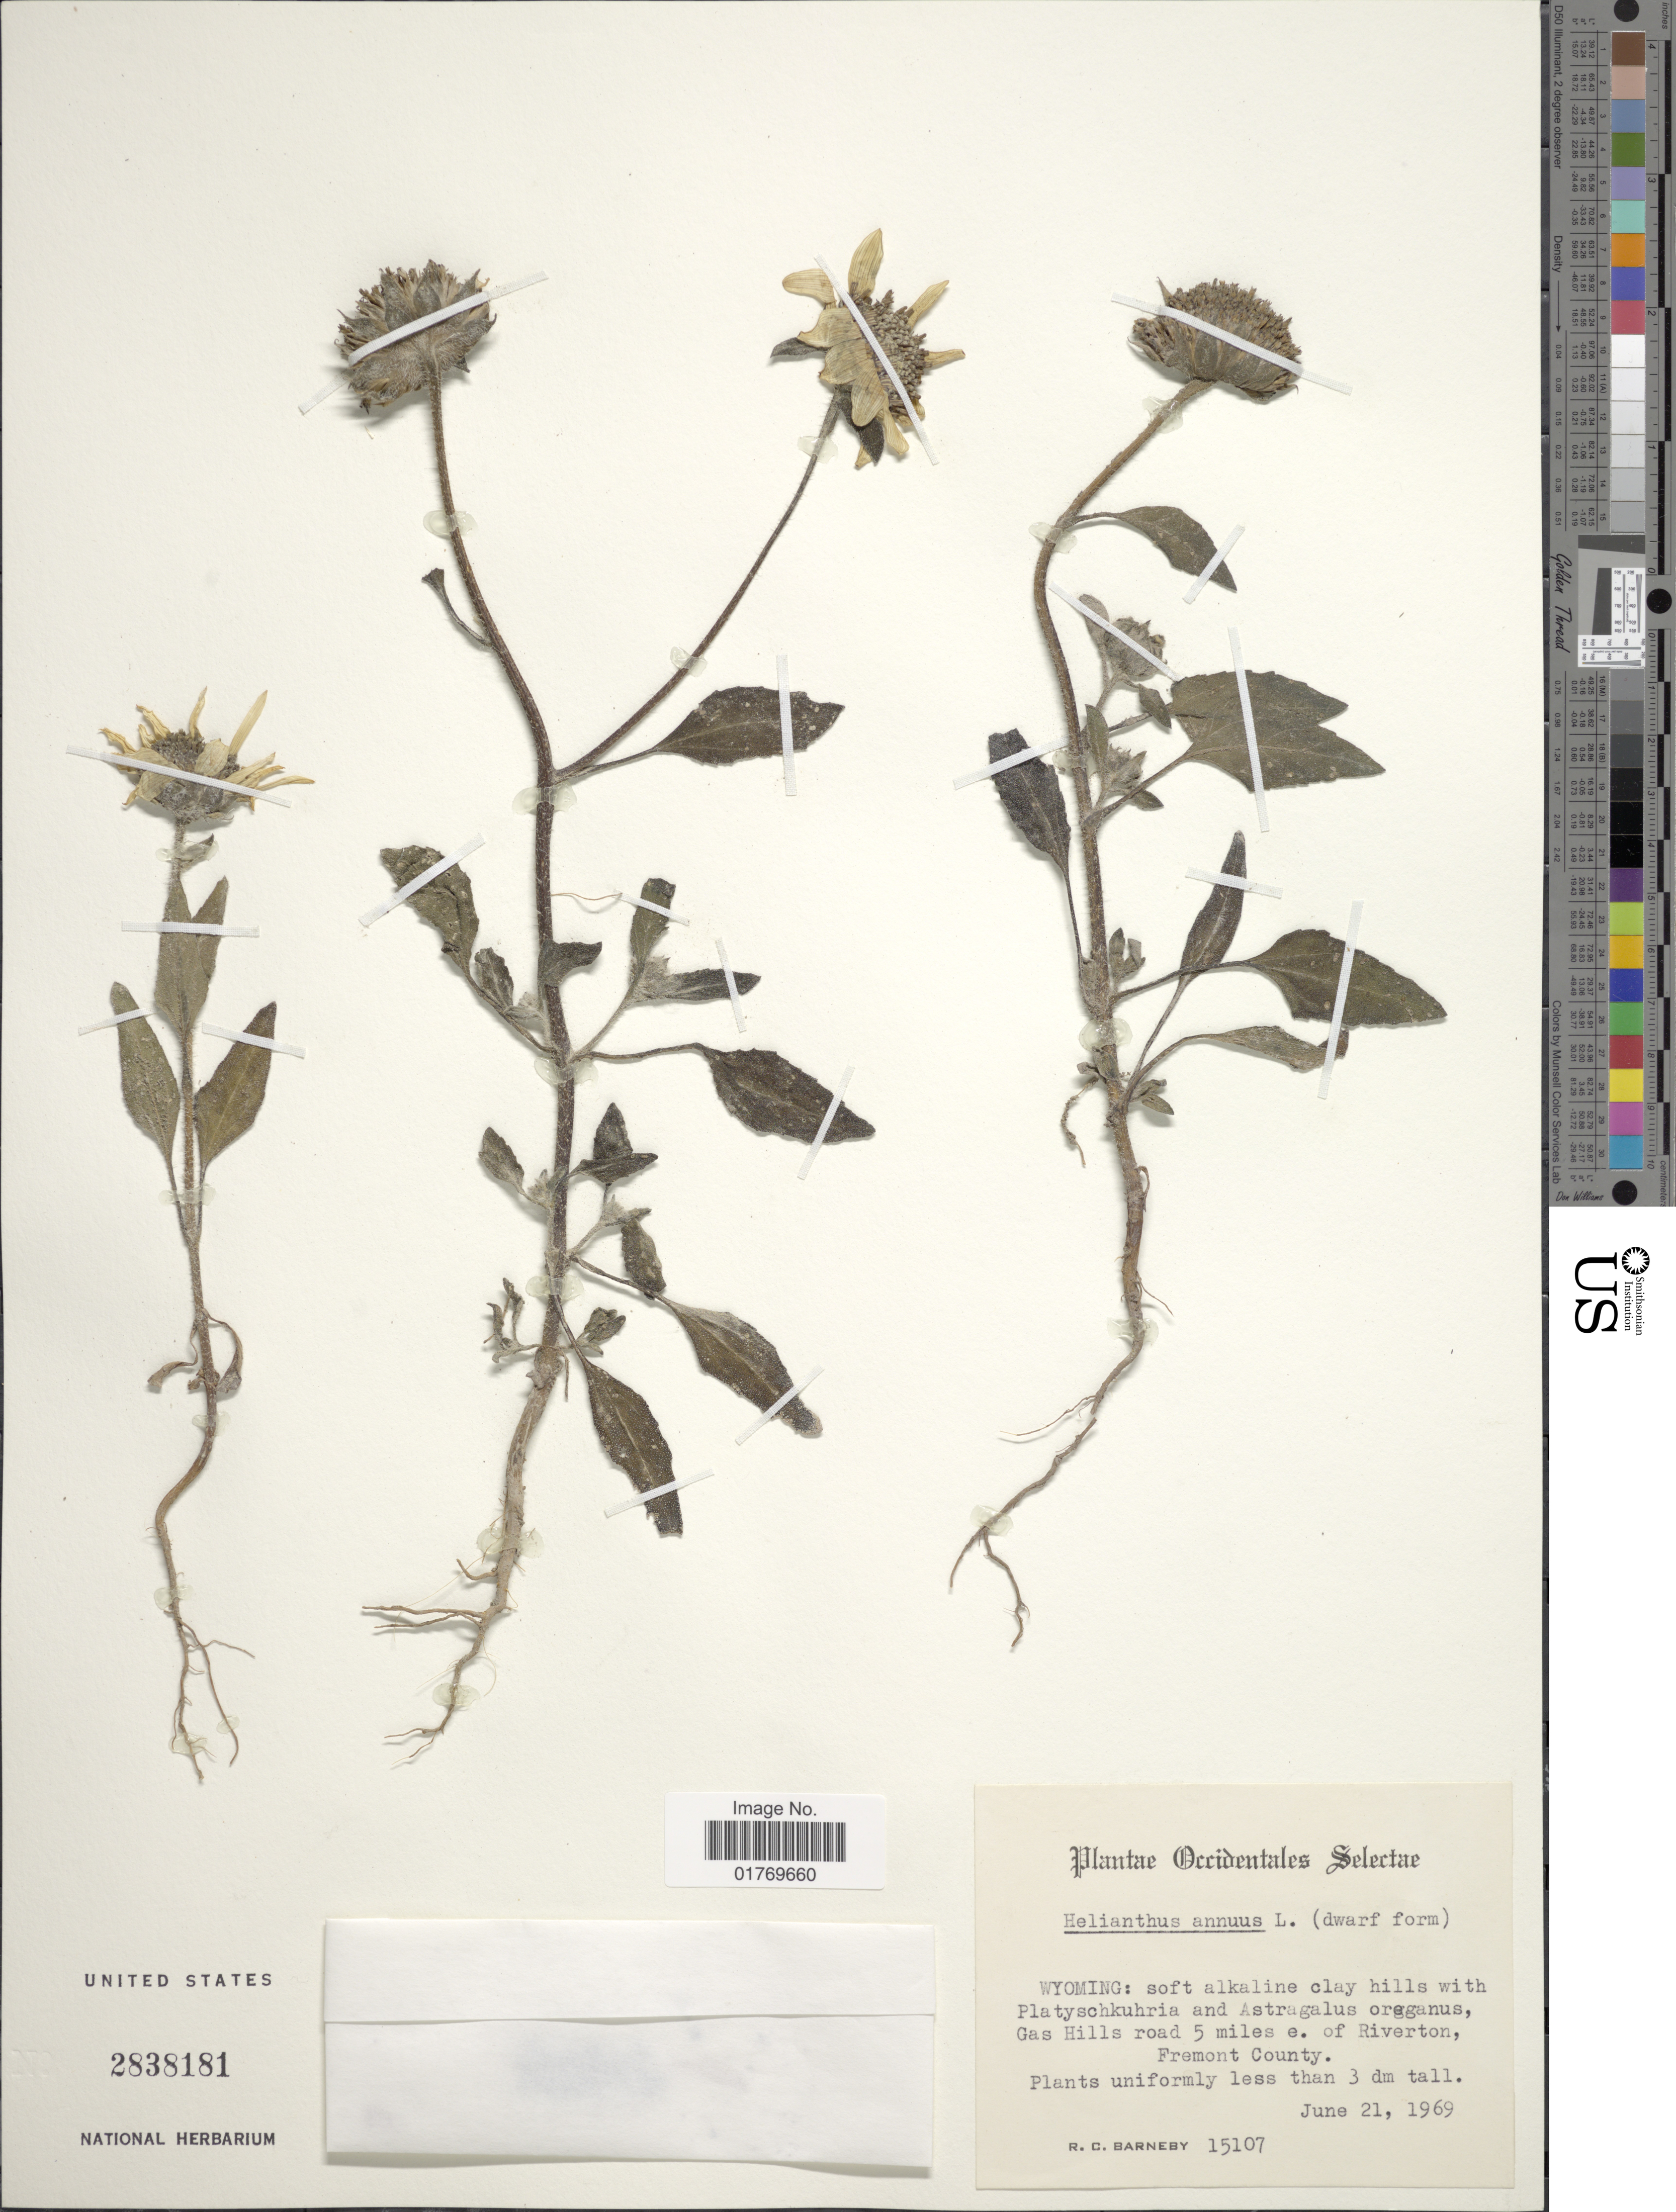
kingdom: Plantae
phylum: Tracheophyta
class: Magnoliopsida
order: Asterales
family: Asteraceae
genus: Helianthus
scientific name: Helianthus annuus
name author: L.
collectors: R. C. Barneby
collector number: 15107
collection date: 1969-06-21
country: United States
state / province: Wyoming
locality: Wyoming: Gas Hills road 5 miles e. of Riverton, Fremont County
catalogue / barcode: US 2838181